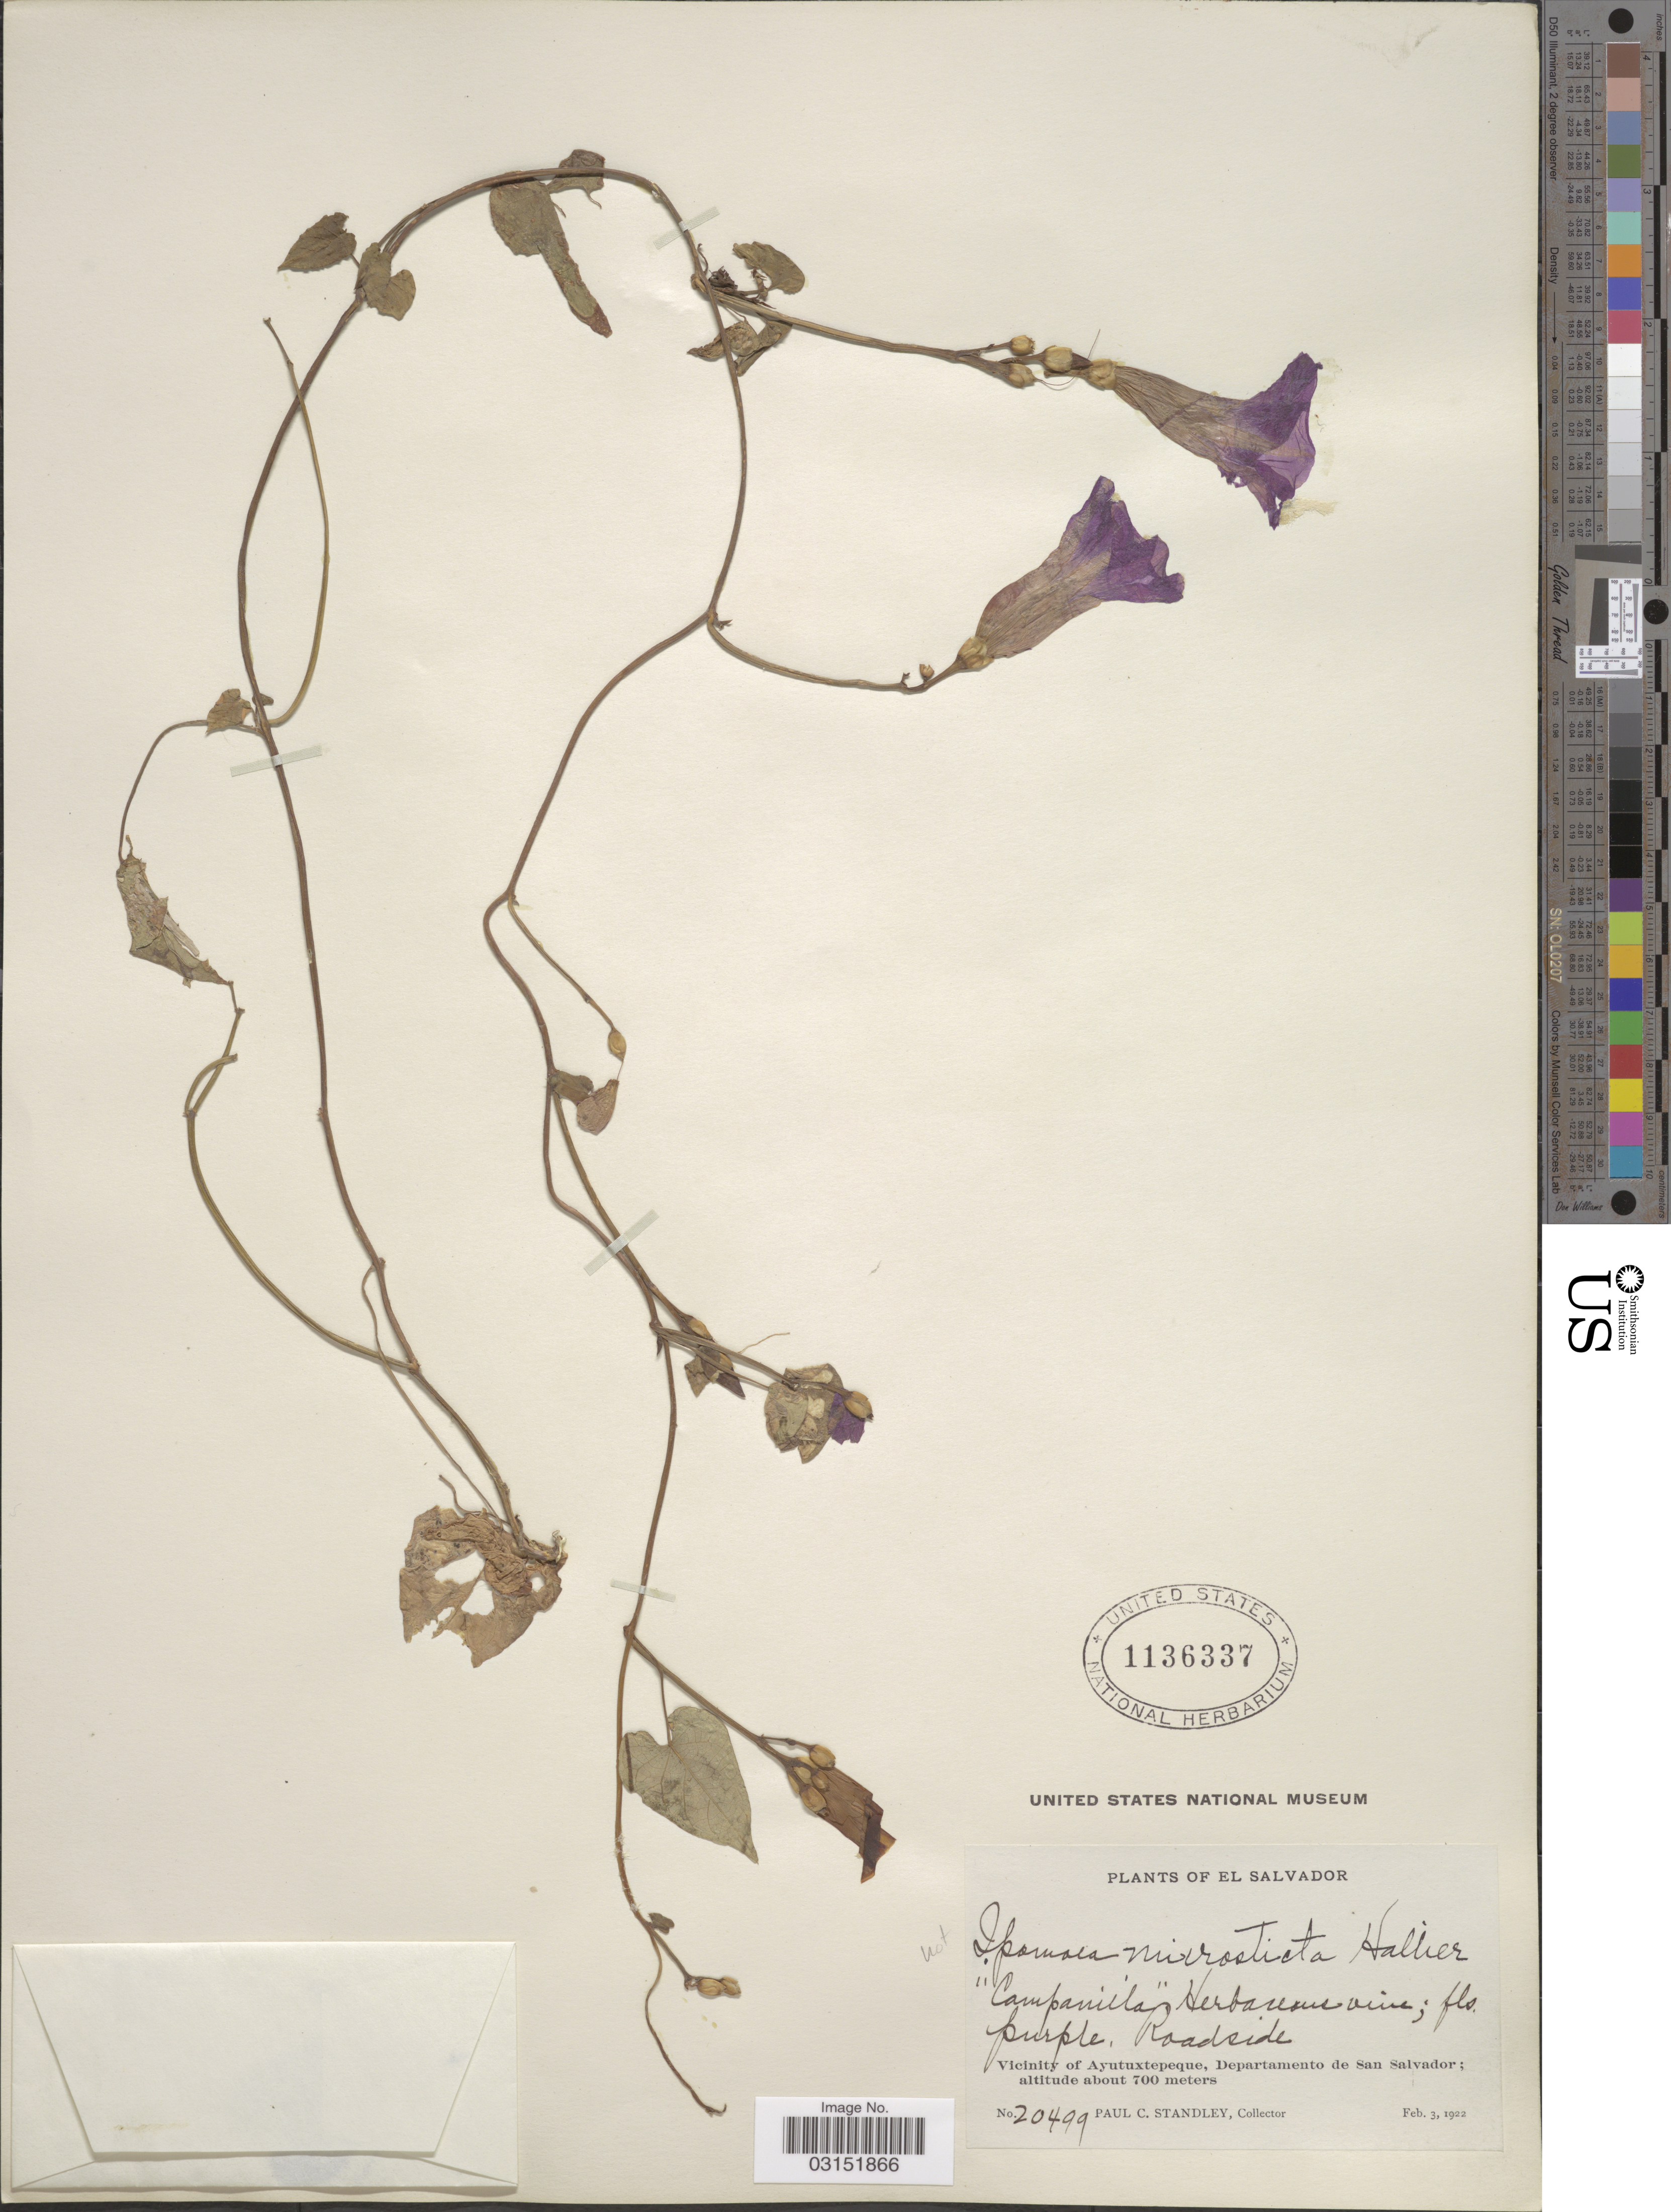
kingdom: Plantae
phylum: Tracheophyta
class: Magnoliopsida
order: Solanales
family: Convolvulaceae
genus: Ipomoea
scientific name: Ipomoea wilsonii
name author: House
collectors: P. C. Standley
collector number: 20499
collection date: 1922-03-02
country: El Salvador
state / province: San Salvador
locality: Vicinity of Ayutuxtepeque, Departamento de San Salvador.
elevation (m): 700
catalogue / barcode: US 1136337